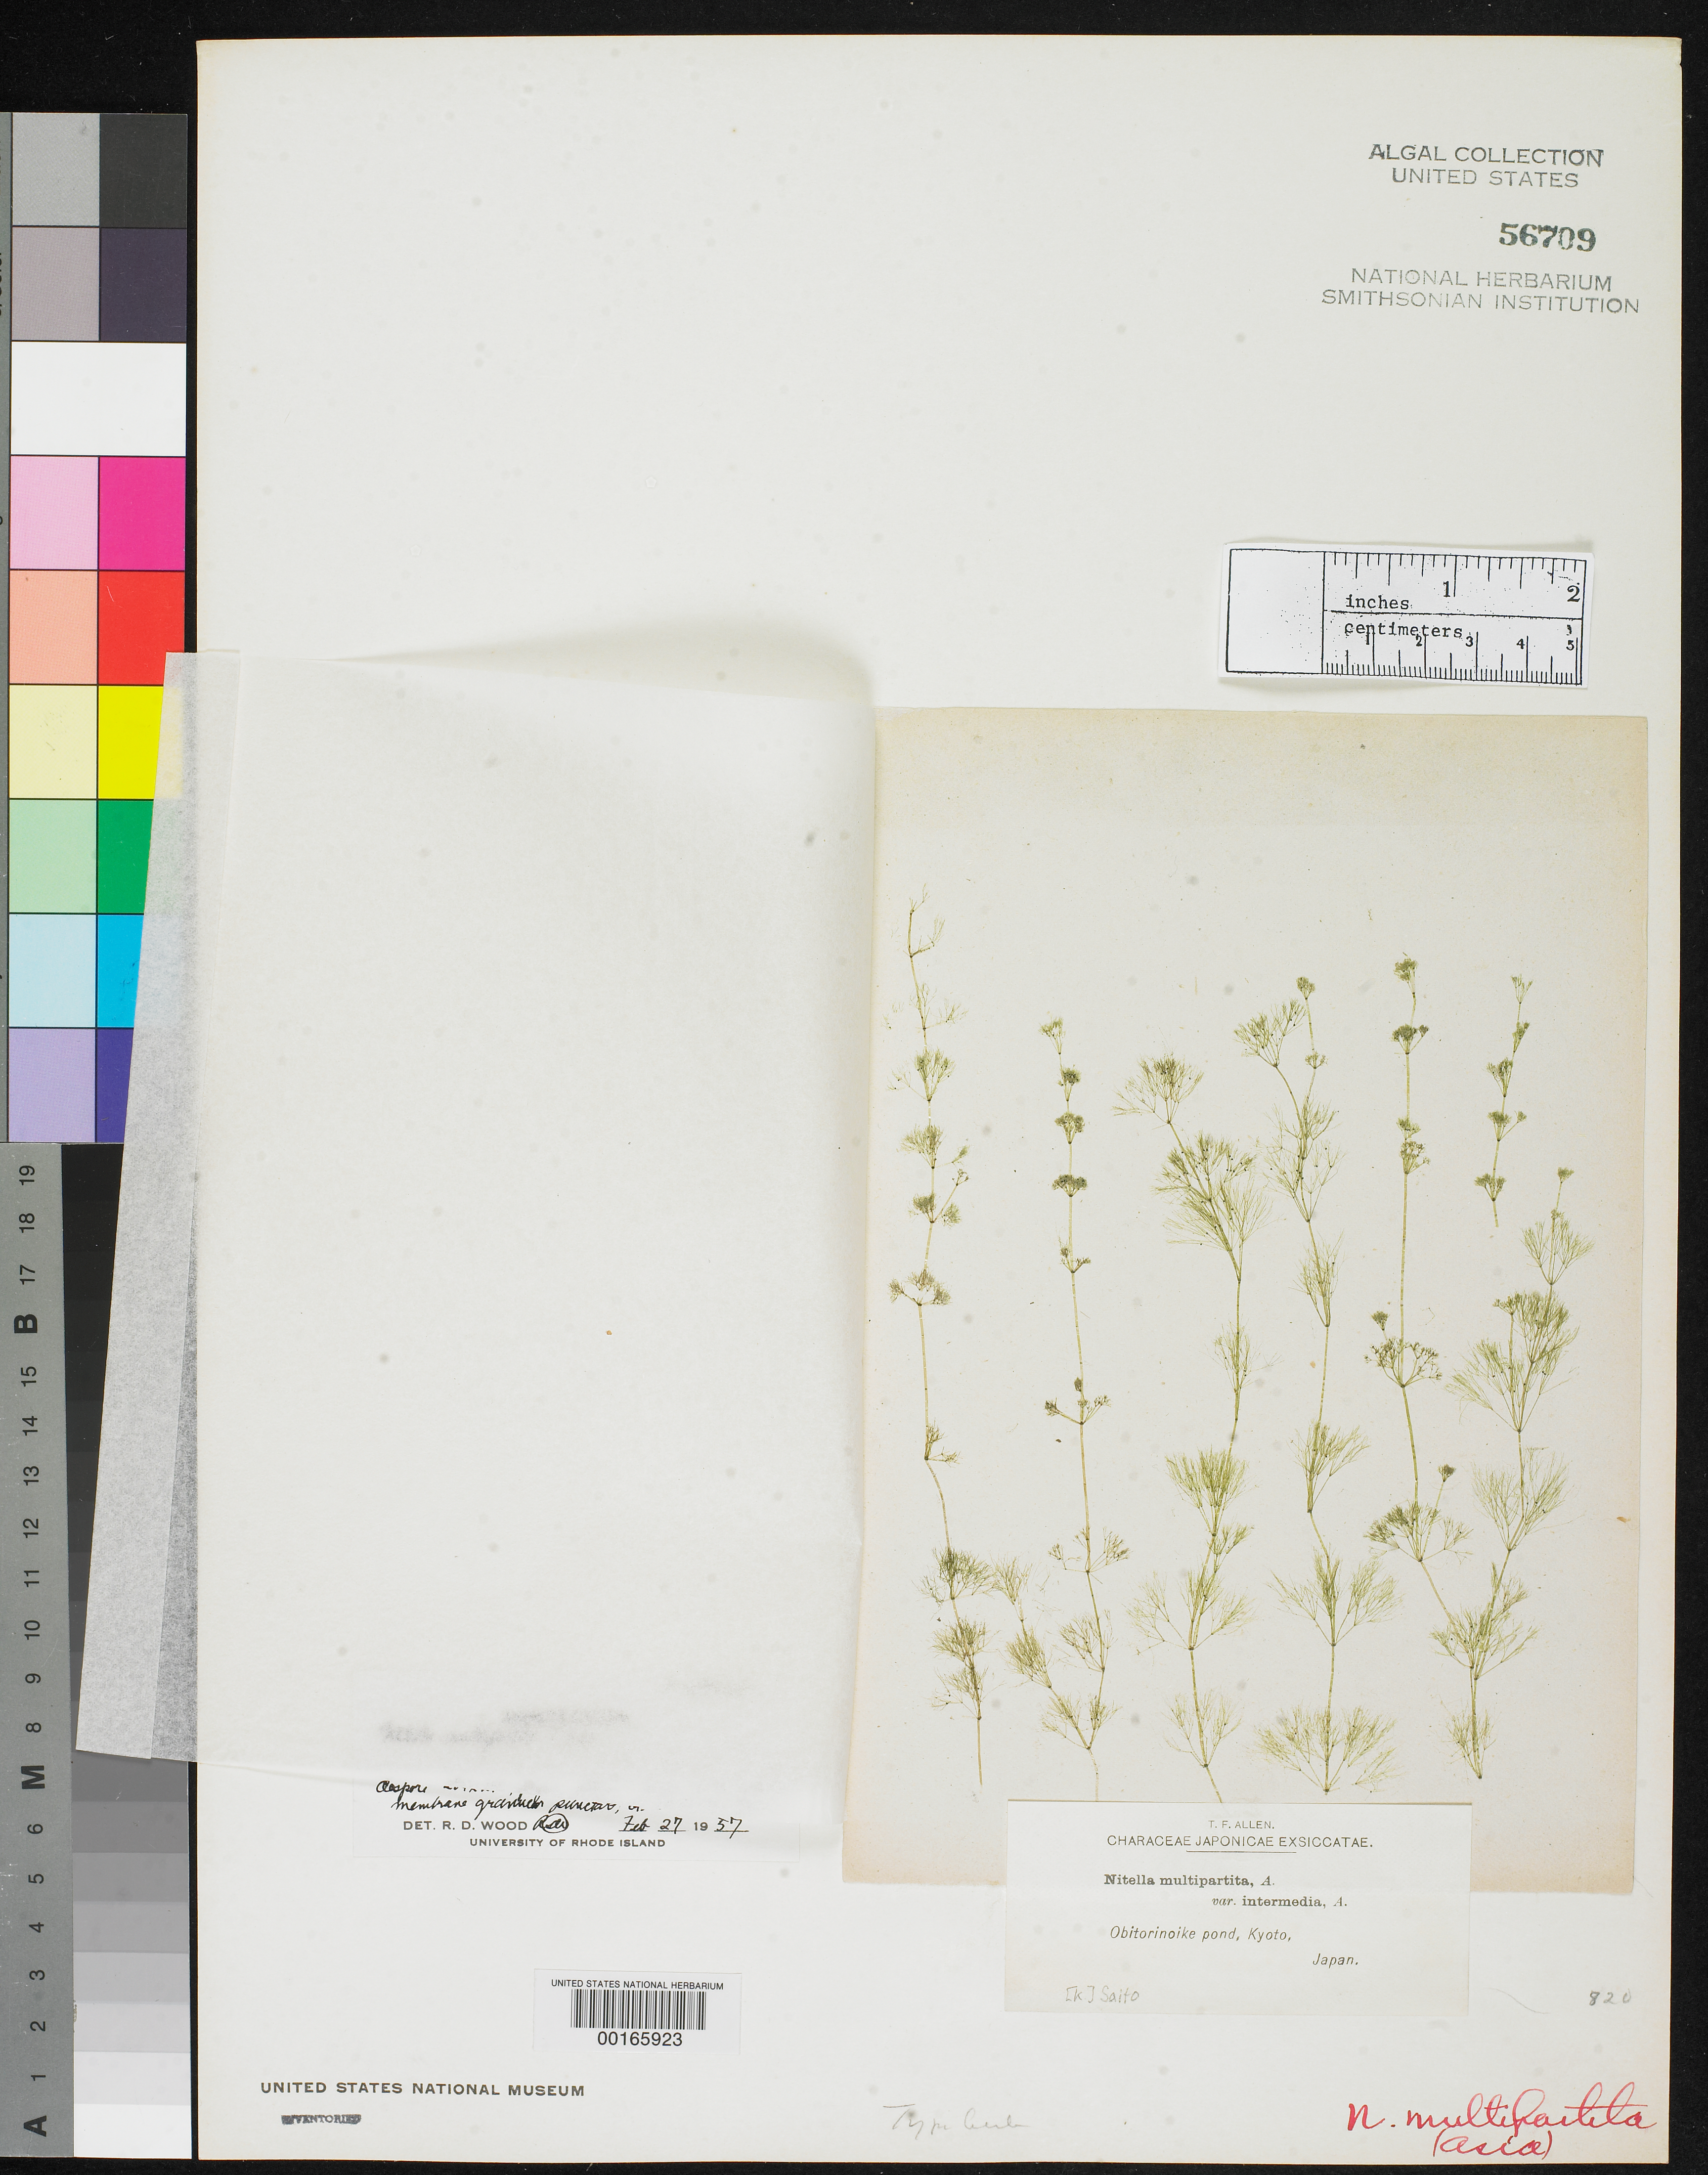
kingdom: Plantae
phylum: Charophyta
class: Charophyceae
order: Charales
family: Characeae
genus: Nitella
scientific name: Nitella multipartita var. intermedia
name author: Allen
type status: Isotype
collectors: K. Saito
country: Japan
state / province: Kyoto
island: Honshu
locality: Kyoto, Obitorinoike Pond.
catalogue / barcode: US 56709